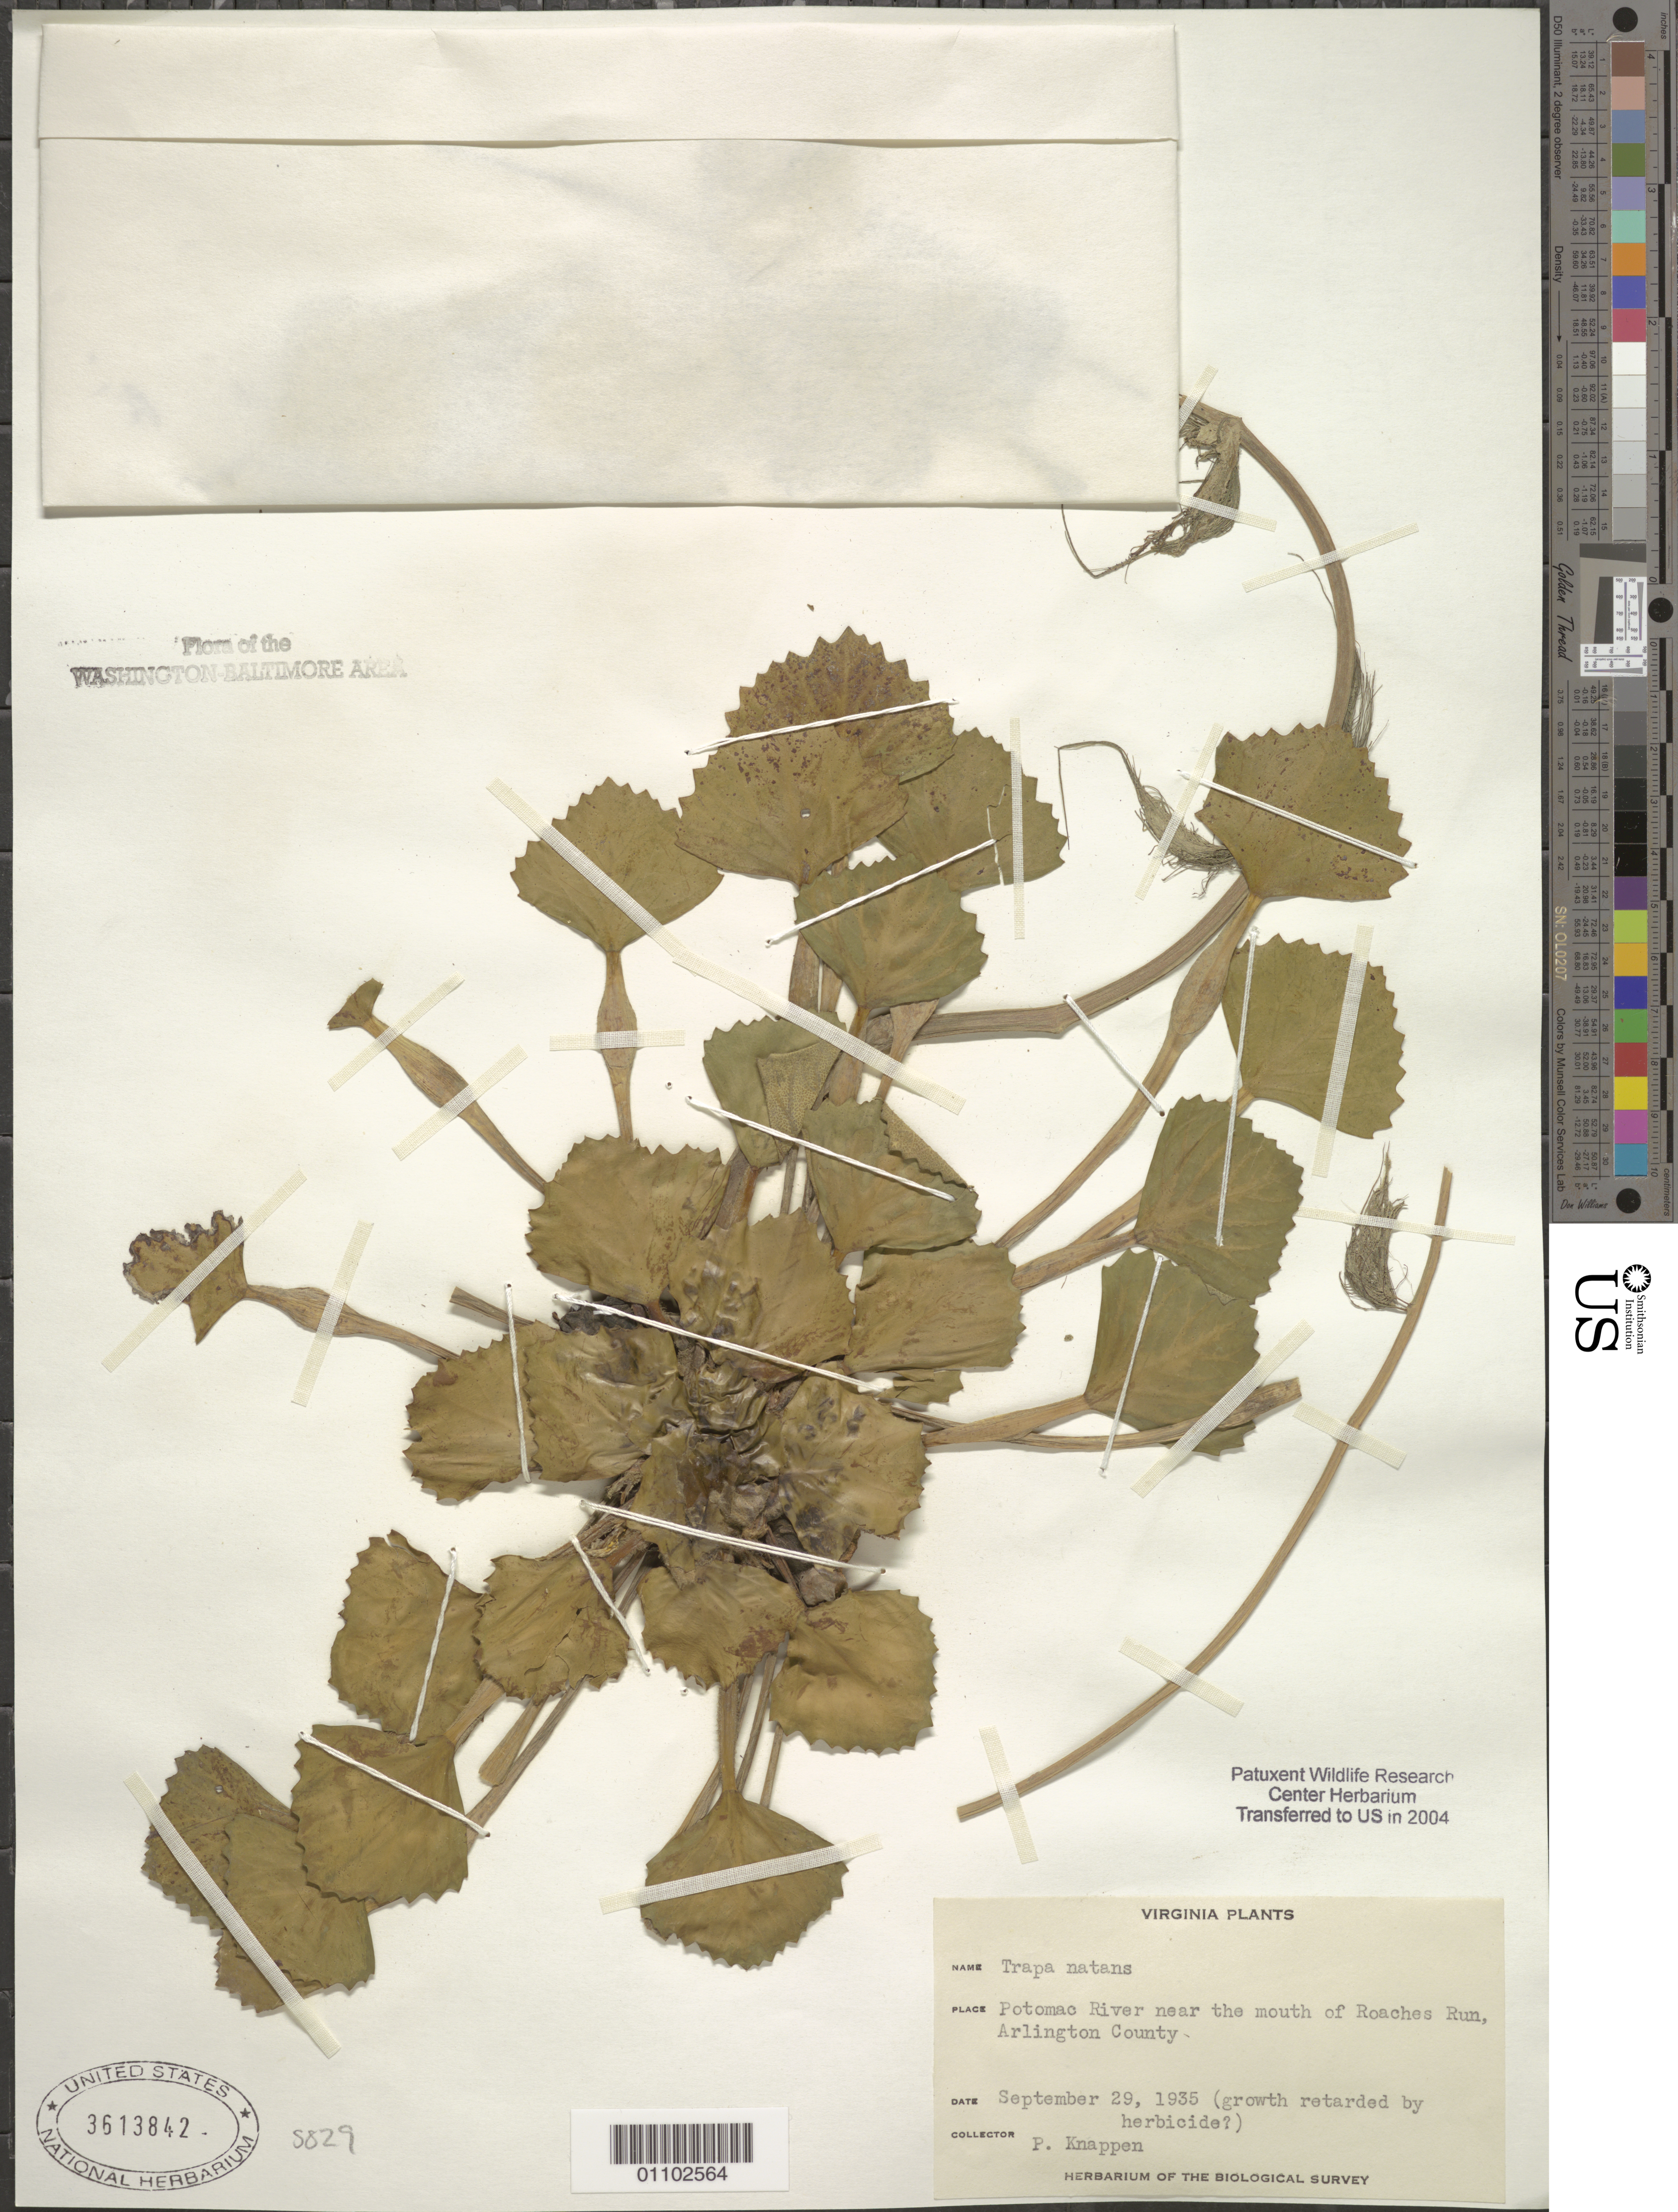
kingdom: Plantae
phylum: Tracheophyta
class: Magnoliopsida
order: Myrtales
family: Lythraceae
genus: Trapa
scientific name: Trapa natans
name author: L.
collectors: P. Knappen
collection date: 1935-09-29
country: United States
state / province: Virginia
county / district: Arlington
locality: Potomac River near the mouth of Roaches Run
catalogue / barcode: US 3613842